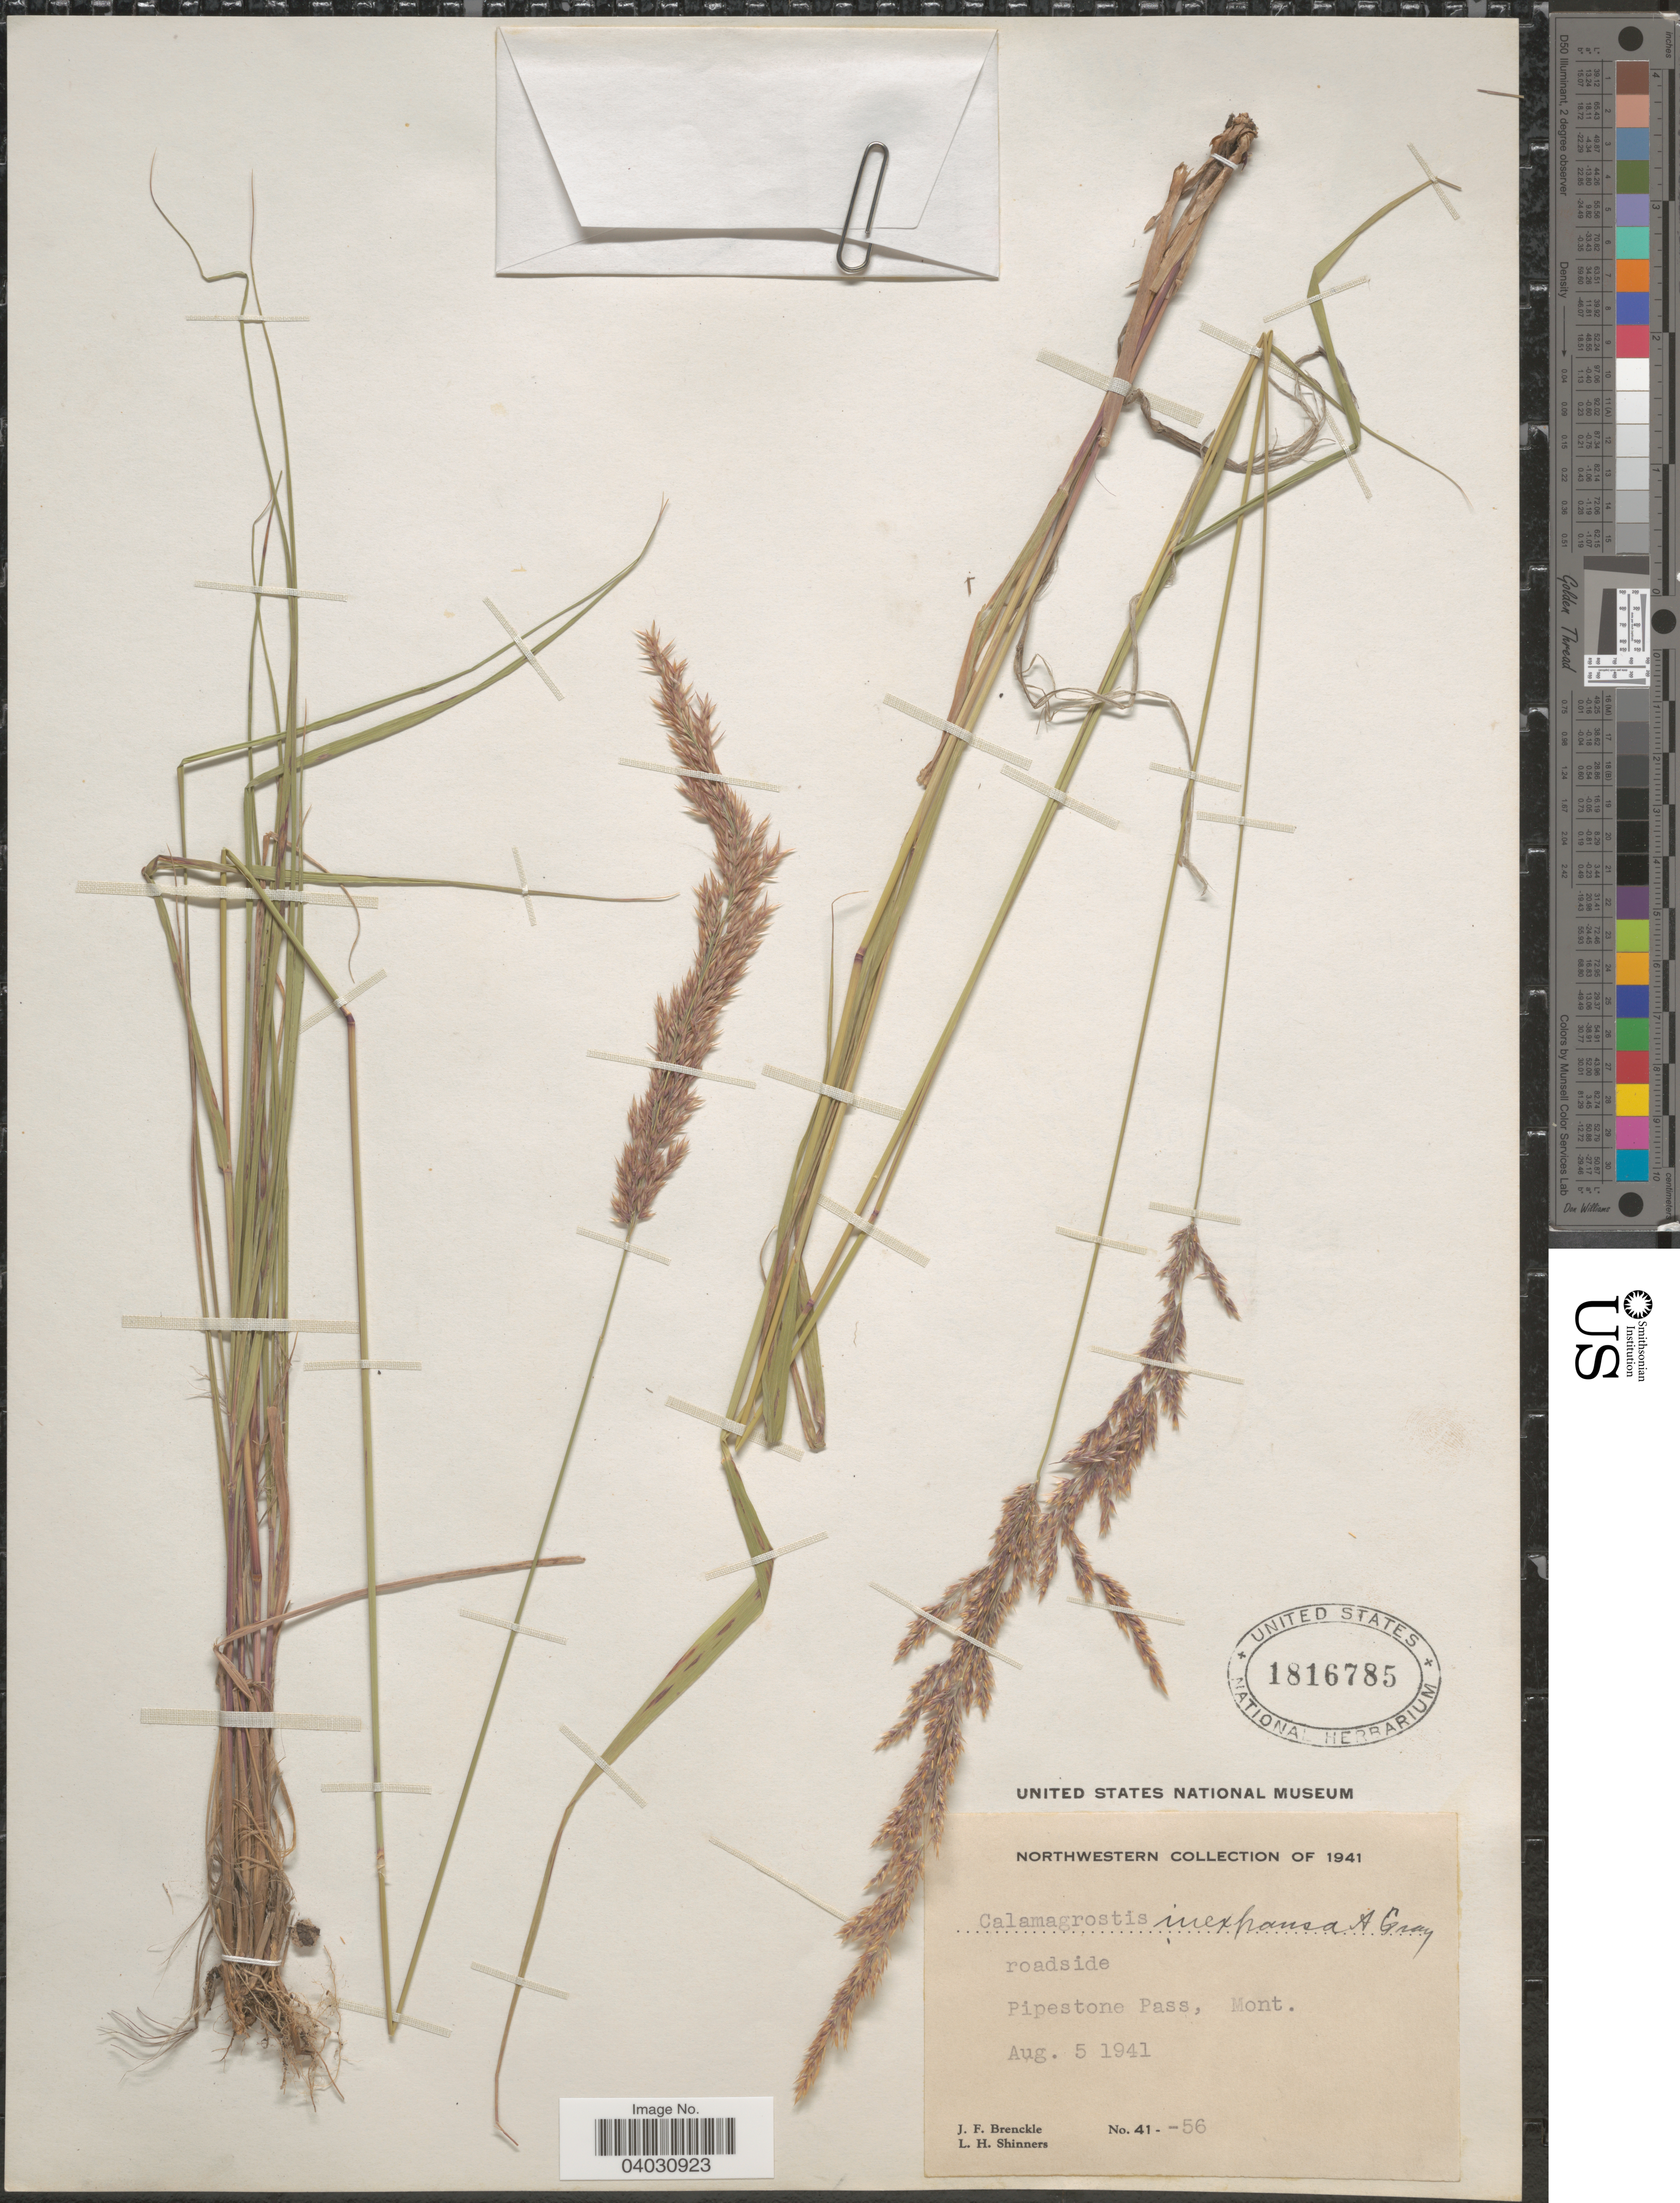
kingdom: Plantae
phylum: Tracheophyta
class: Liliopsida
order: Poales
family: Poaceae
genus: Calamagrostis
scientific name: Calamagrostis sp.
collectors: J. Brenckle & L. H. Shinners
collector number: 41-56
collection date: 1941-08-05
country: United States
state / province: Montana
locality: Northwestern. Pipestone Pass, Mont.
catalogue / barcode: US 1816785